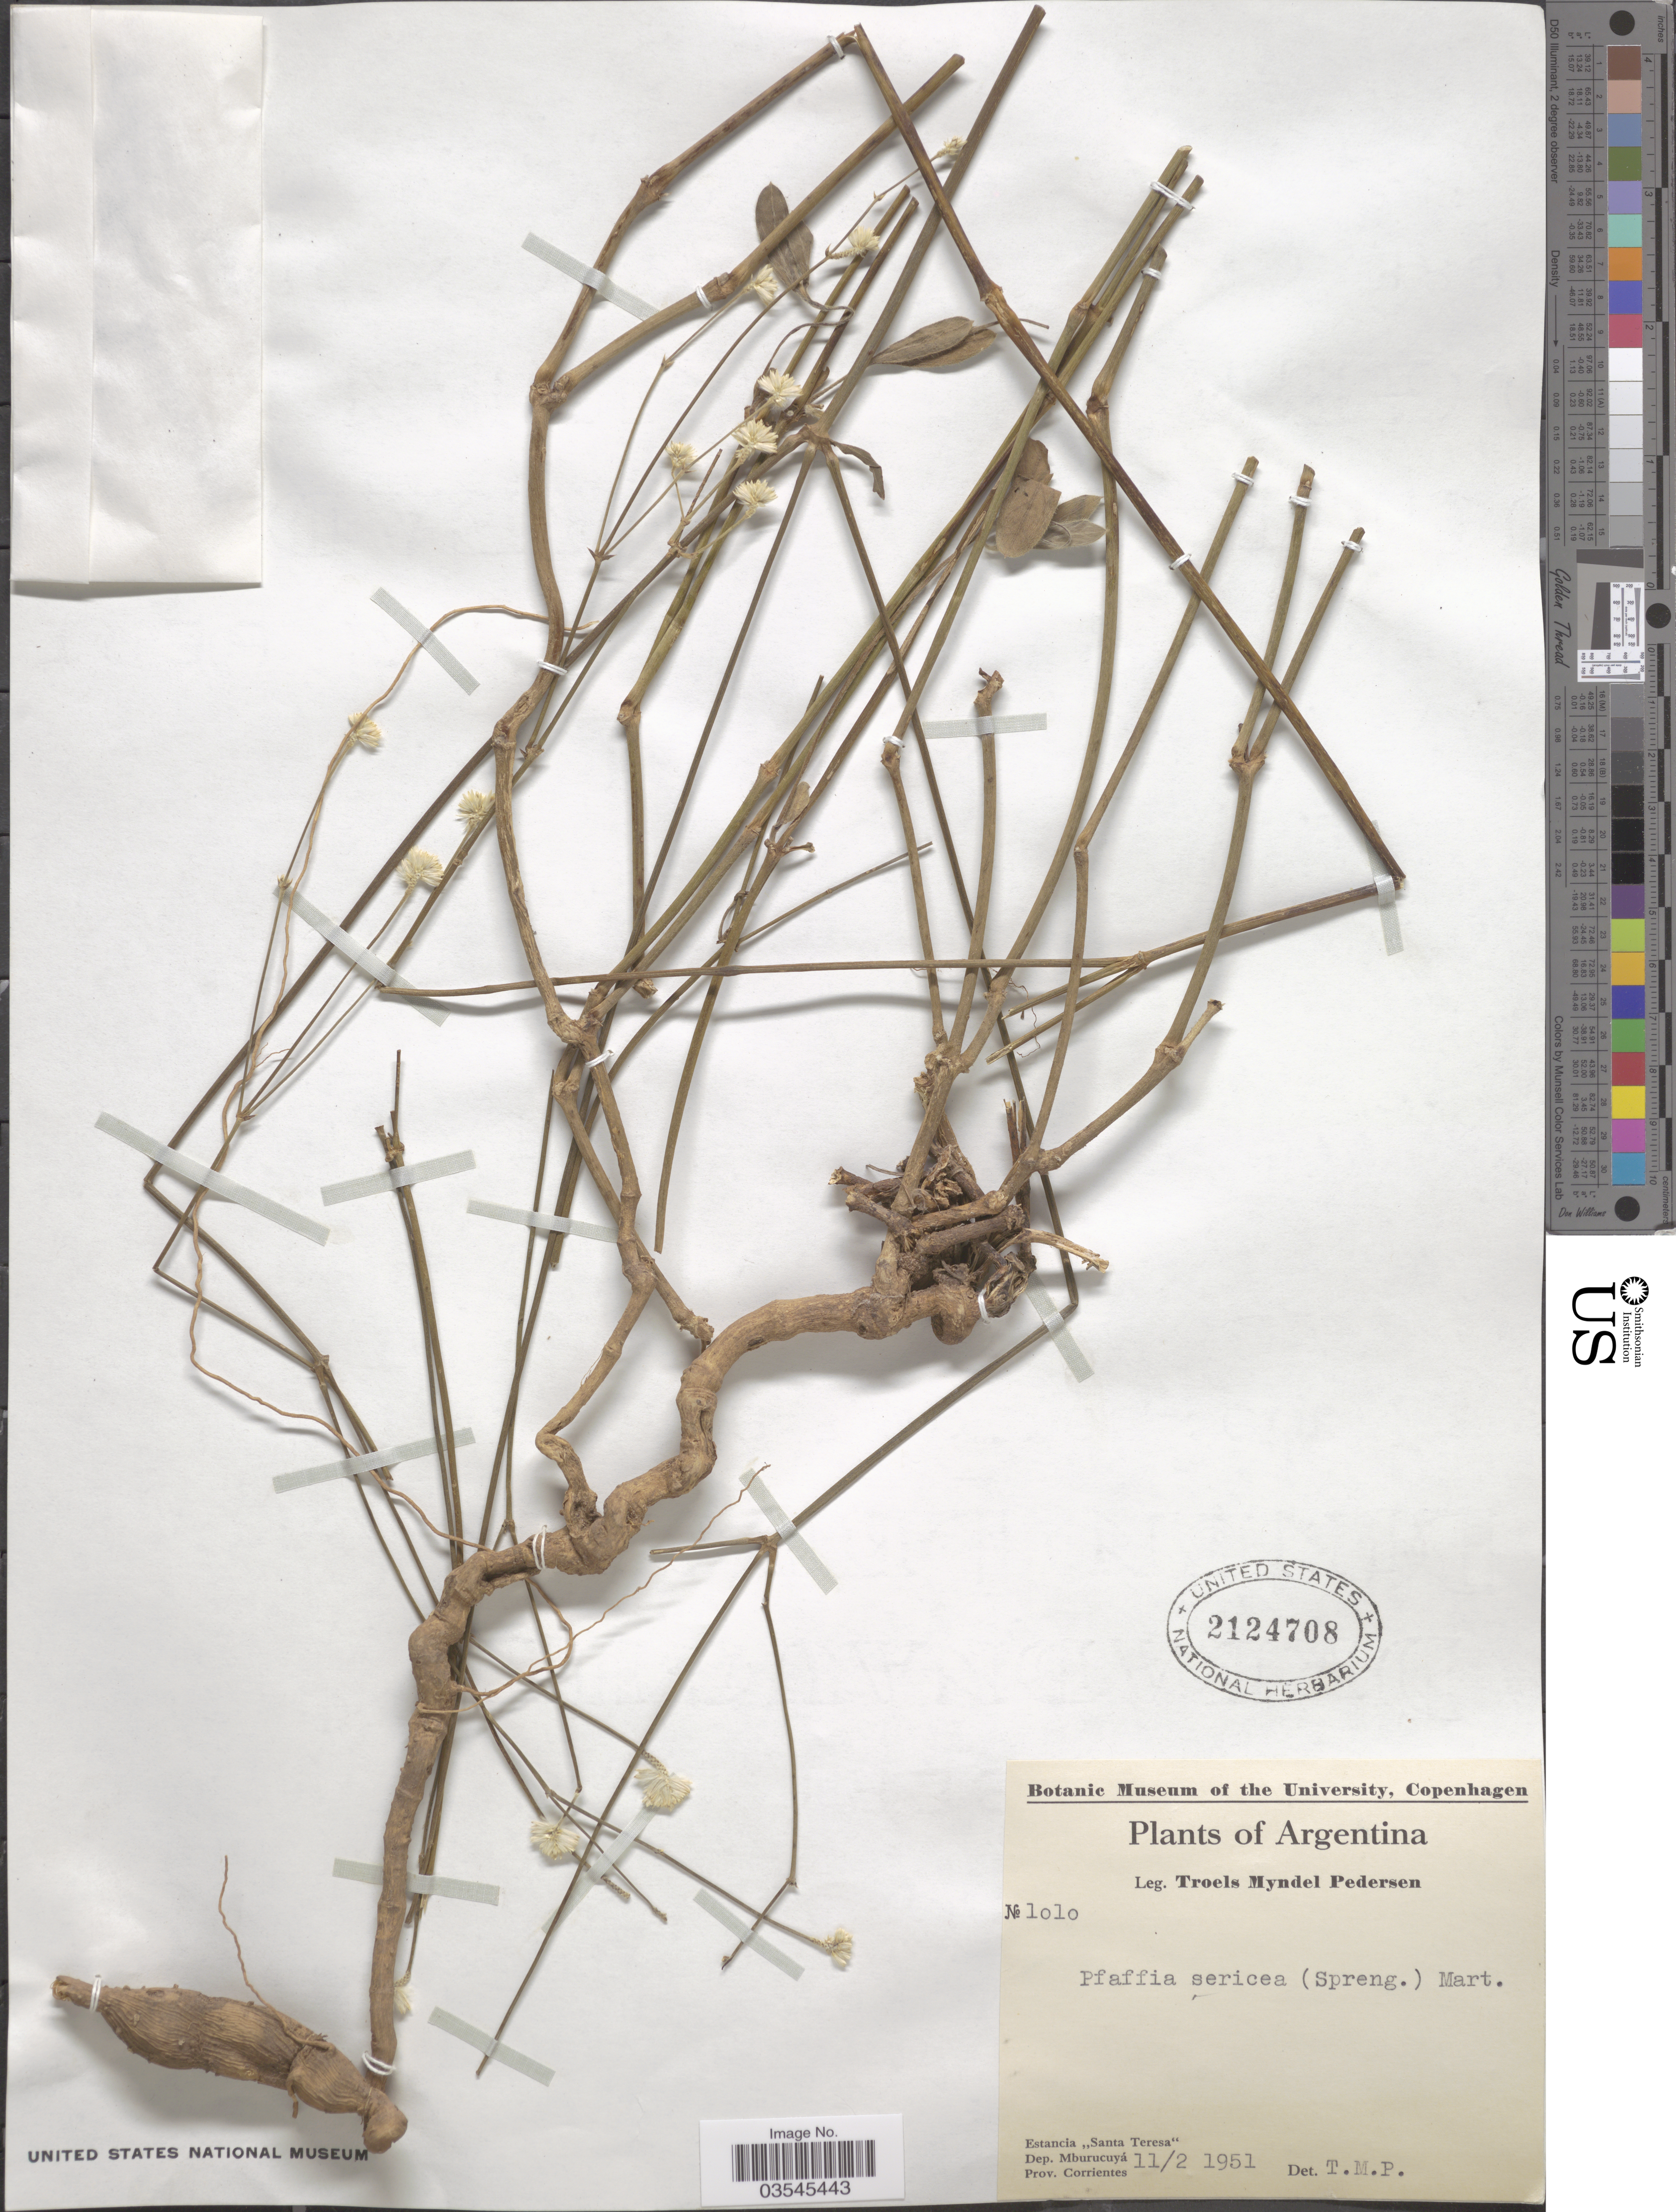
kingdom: Plantae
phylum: Tracheophyta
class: Magnoliopsida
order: Caryophyllales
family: Amaranthaceae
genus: Pfaffia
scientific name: Pfaffia tuberosa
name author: (Moq. ex DC.) Hicken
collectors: T. Pederson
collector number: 1010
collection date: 1951-02-11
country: Argentina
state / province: Corrientes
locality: Estancia "Santa Teresa" Dep. Mburucuyá.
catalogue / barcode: US 2124708